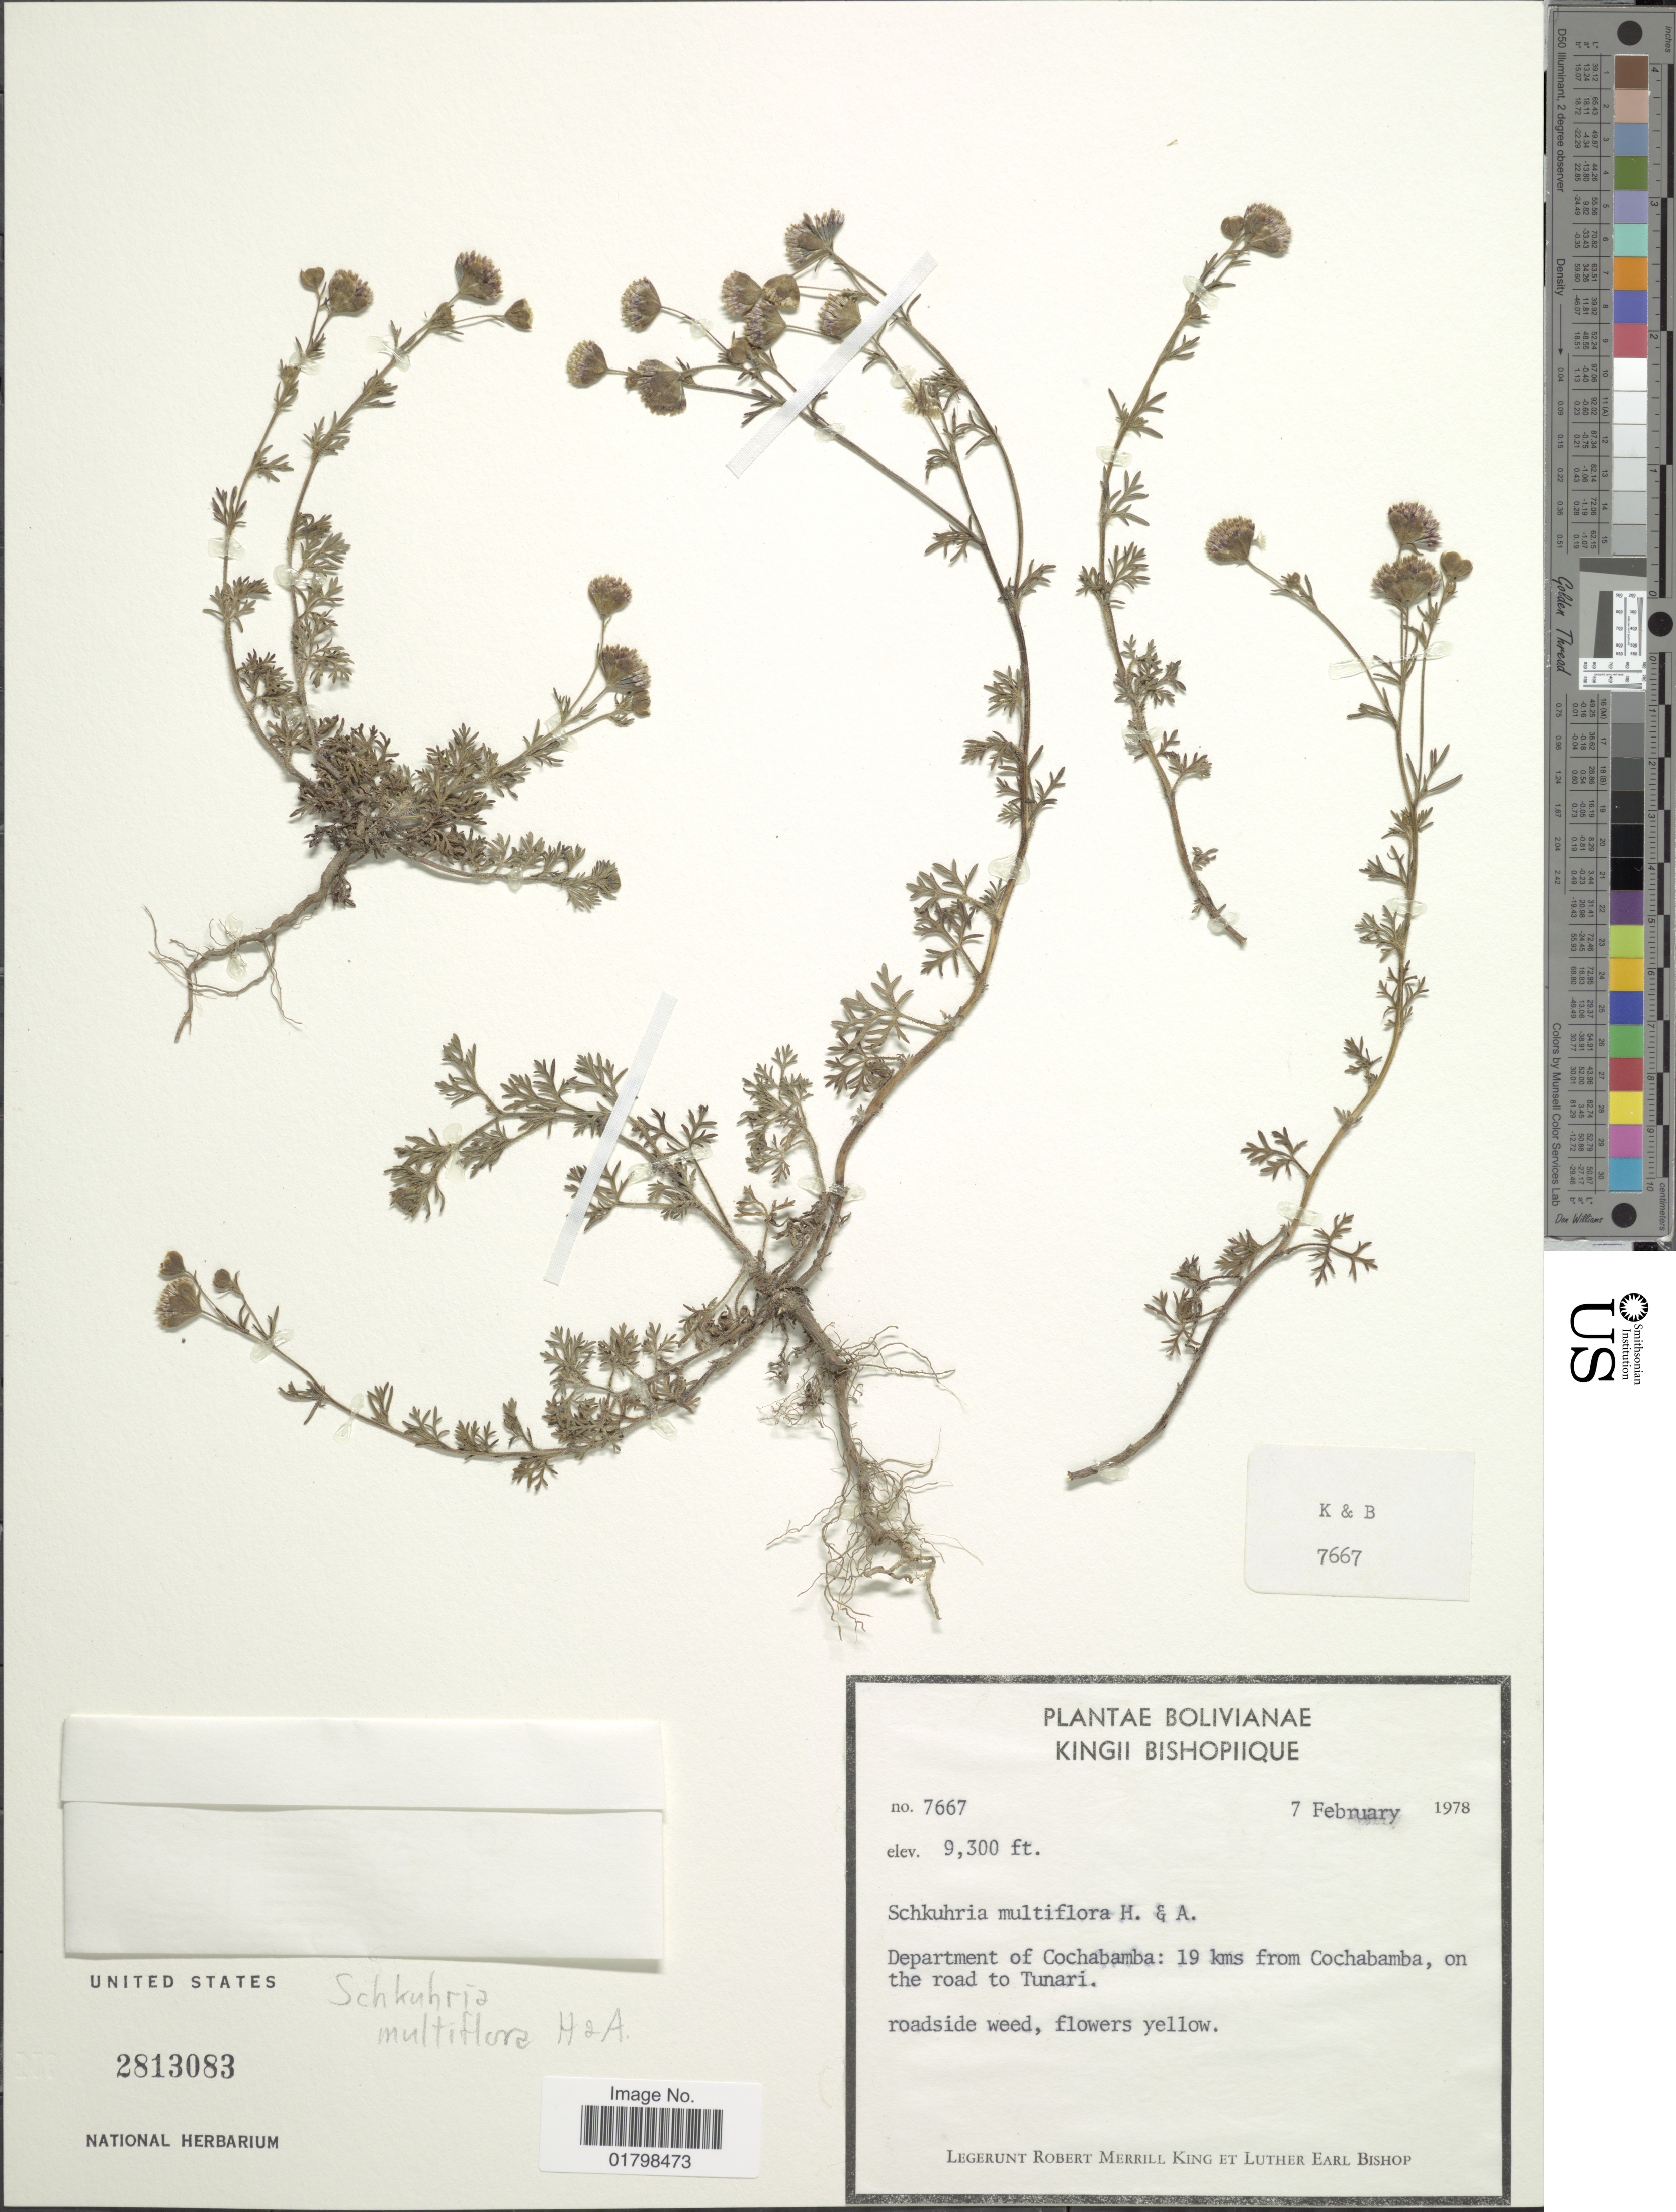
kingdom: Plantae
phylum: Tracheophyta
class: Magnoliopsida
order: Asterales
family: Asteraceae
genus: Schkuhria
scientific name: Schkuhria multiflora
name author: Hook. & Arn.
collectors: R. M. King & L. E. Bishop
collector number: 7667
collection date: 1978-02-07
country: Bolivia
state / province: Cochabamba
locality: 19 kms from Cochabama, on the road to Tunari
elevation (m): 2835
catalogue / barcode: US 2813083